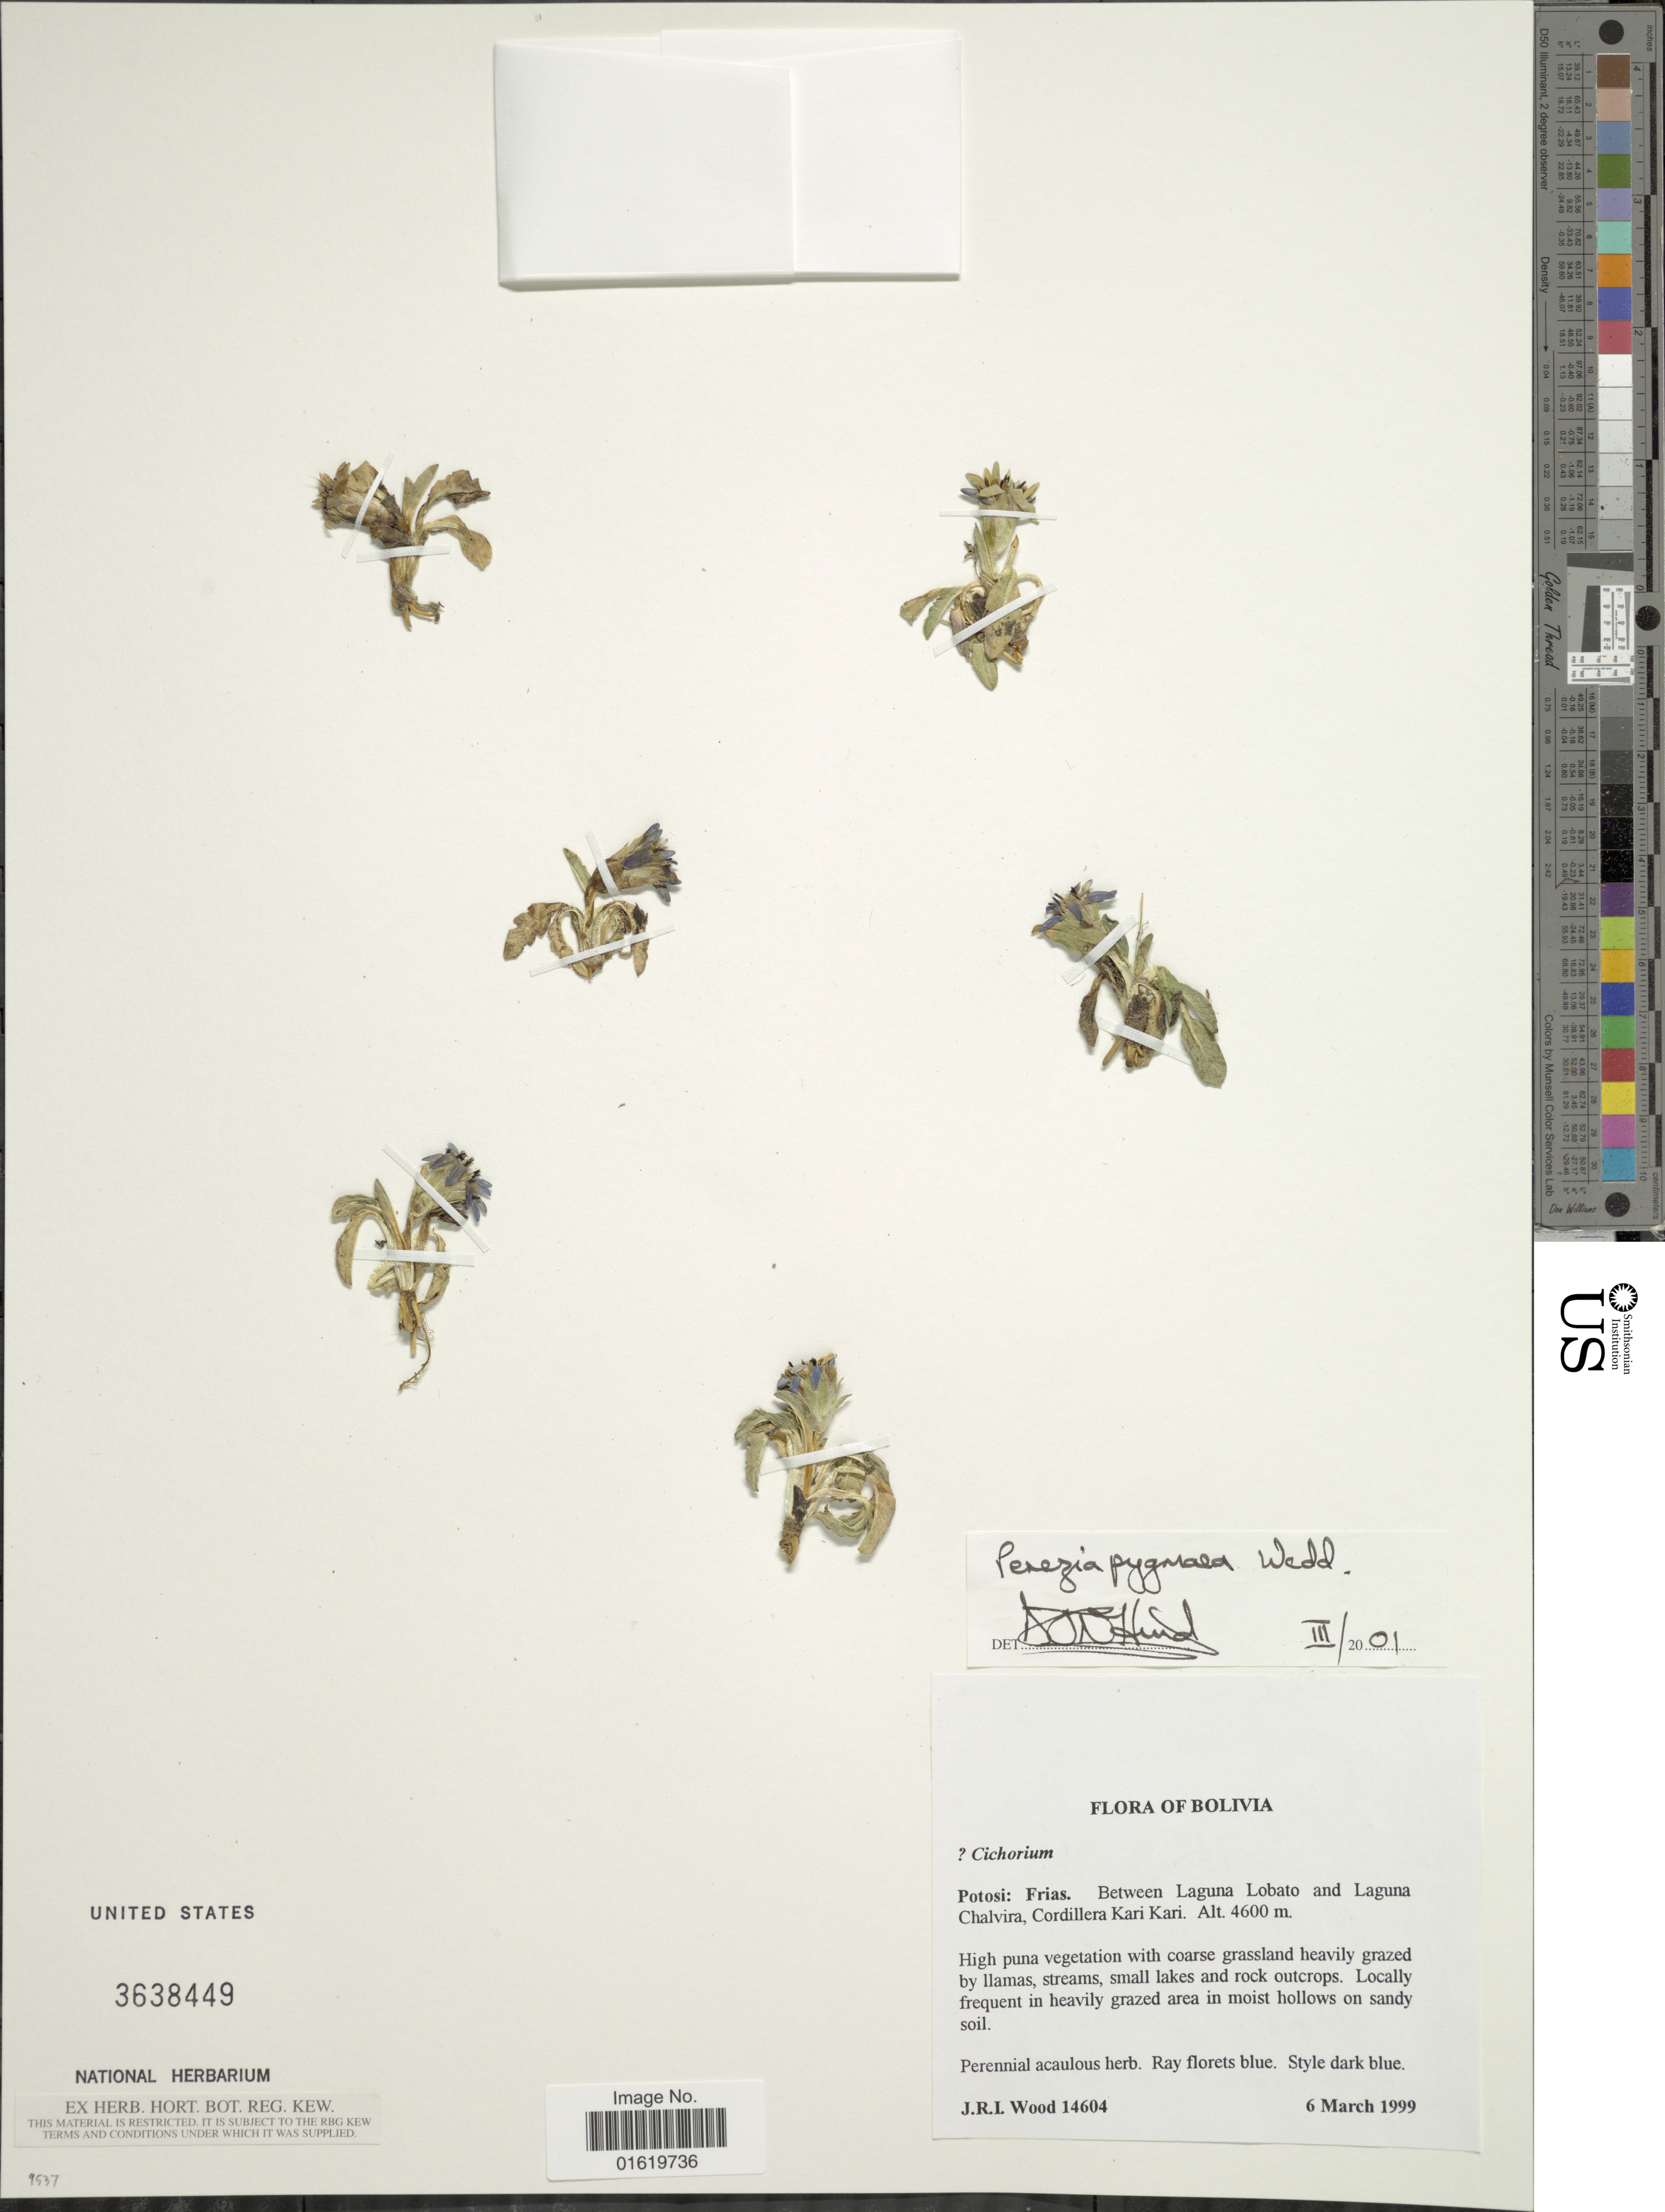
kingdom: Plantae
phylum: Tracheophyta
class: Magnoliopsida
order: Asterales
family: Asteraceae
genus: Perezia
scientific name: Perezia pygmaea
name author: Wedd.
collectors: J. R. I. Wood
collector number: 14604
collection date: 1999-03-06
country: Bolivia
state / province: Potosi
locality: Potosi: Frias. Between Laguna Lobato and Laguna Chalvira, Cordillera Kari Kari.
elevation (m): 4600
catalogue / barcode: US 3638449